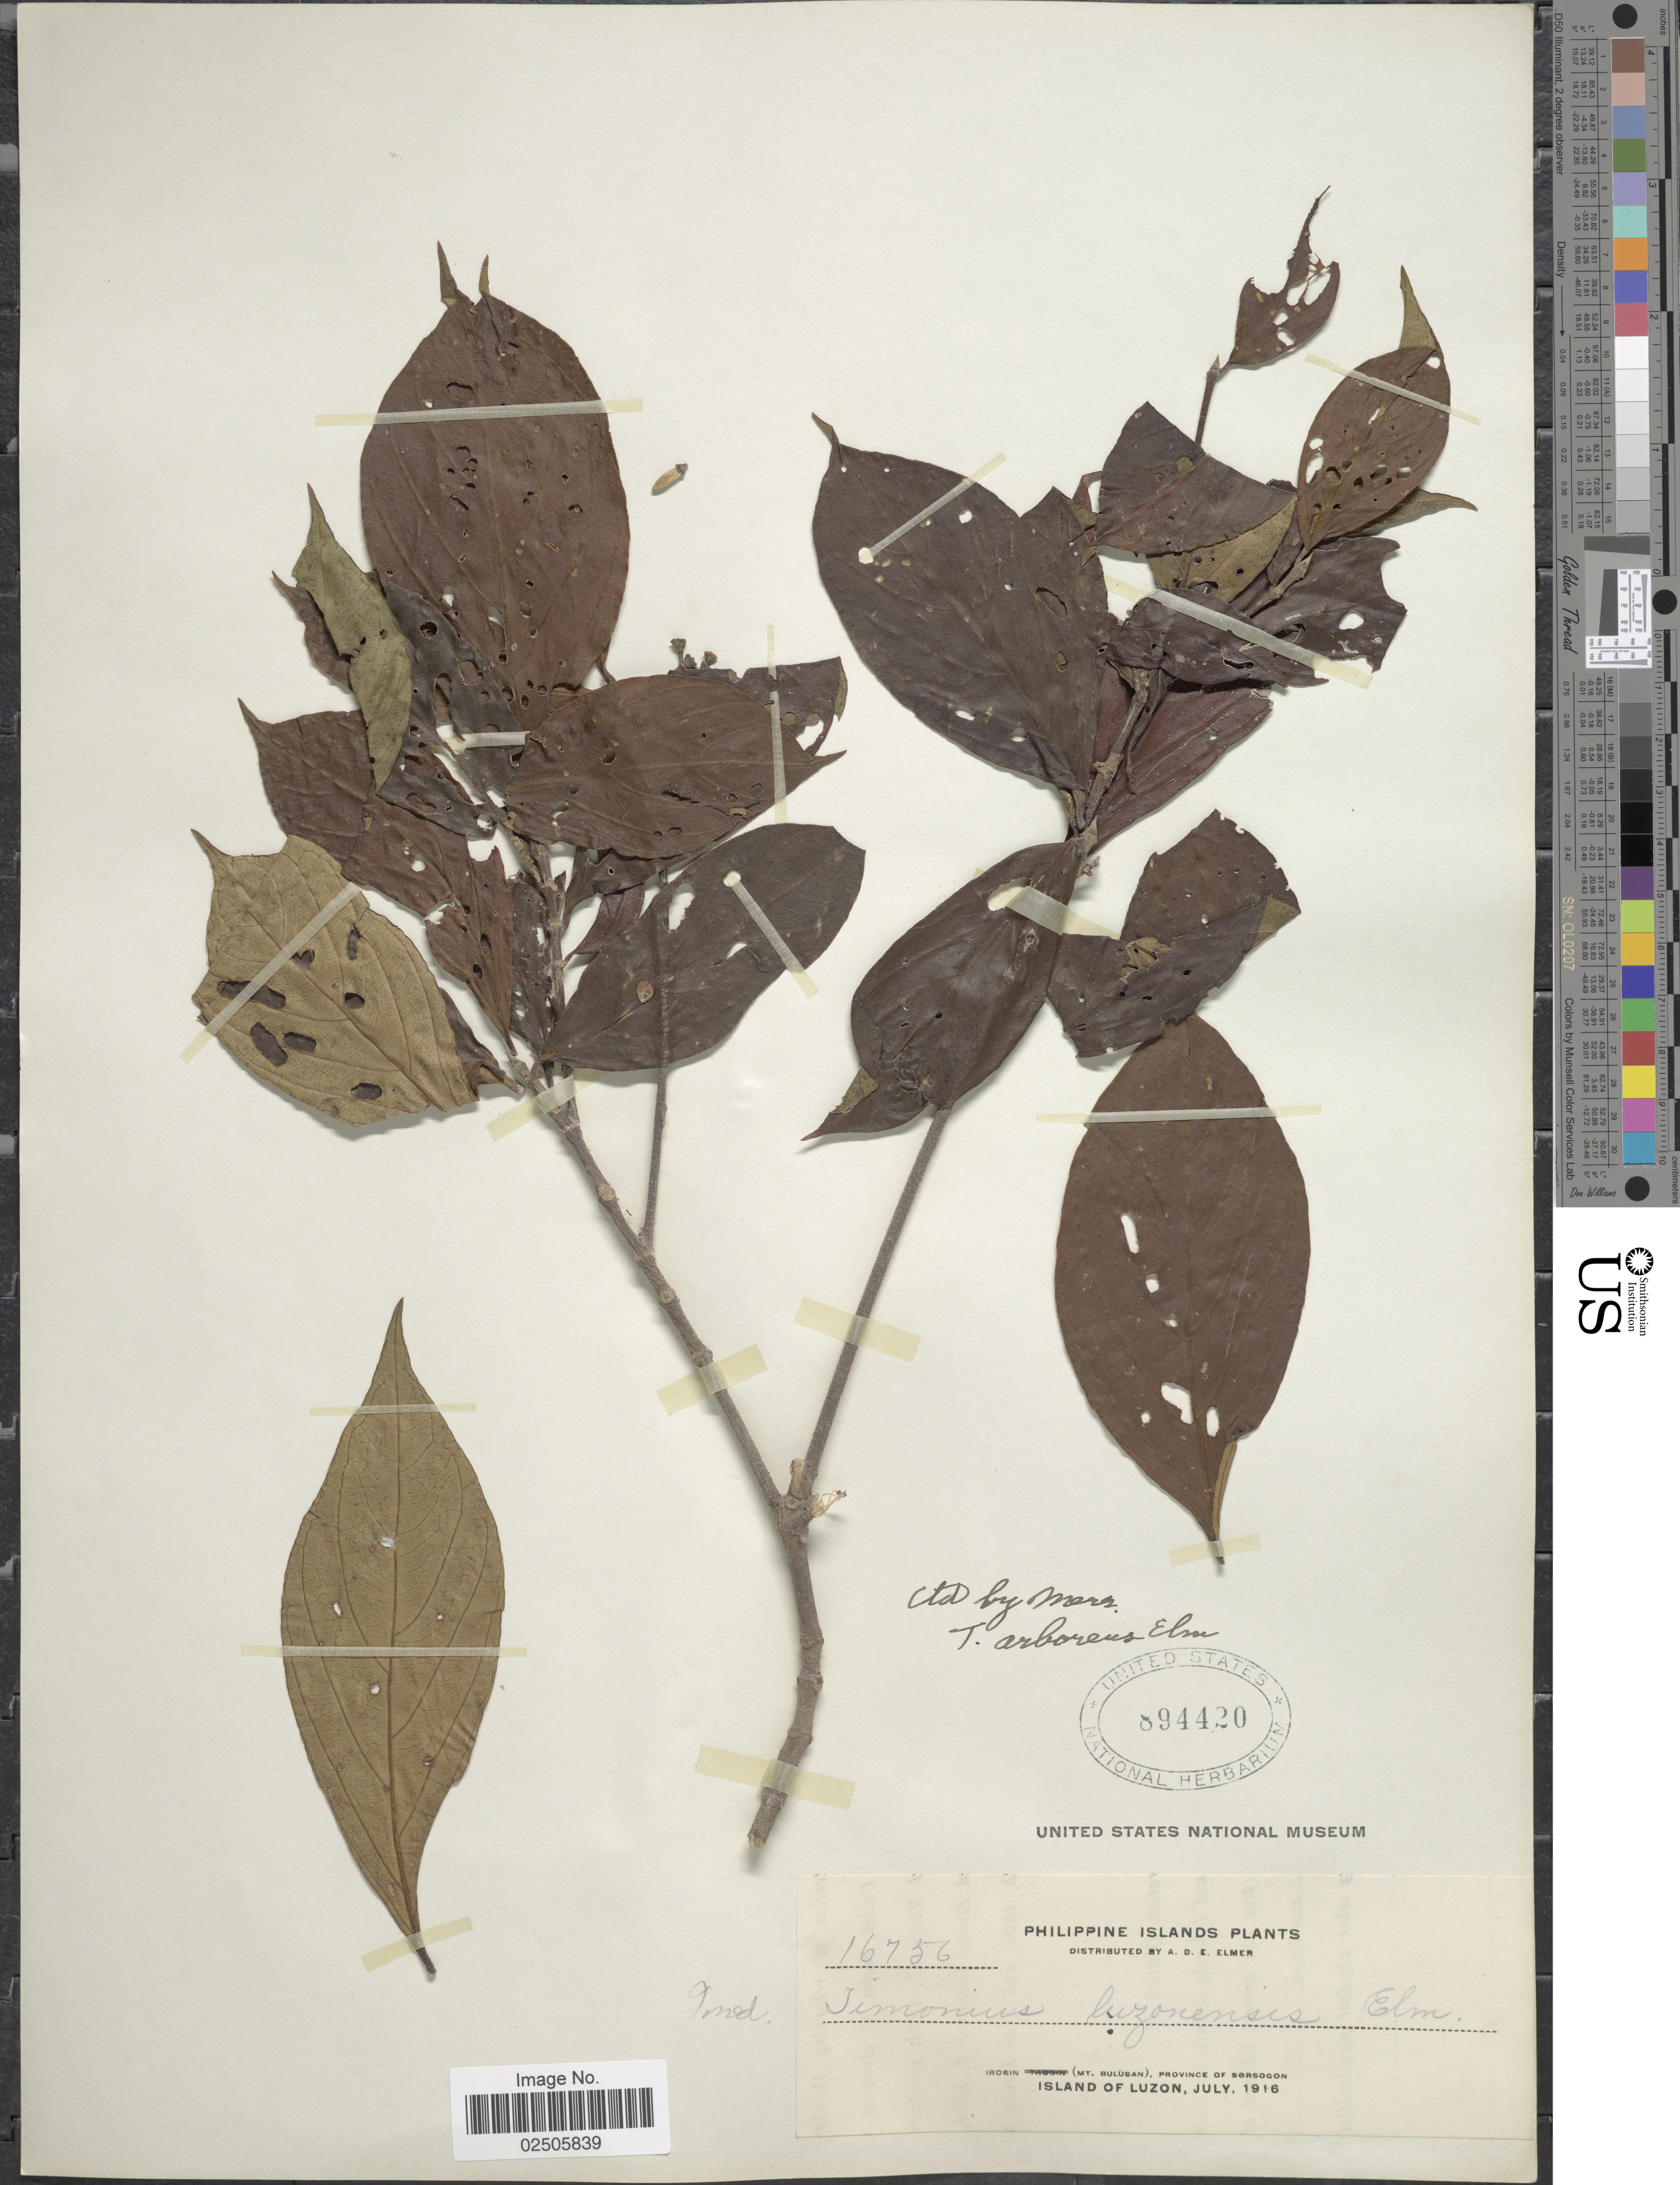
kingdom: Plantae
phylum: Tracheophyta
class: Magnoliopsida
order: Gentianales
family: Rubiaceae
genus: Timonius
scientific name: Timonius arboreus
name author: Elmer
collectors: A. D. E. Elmer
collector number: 16756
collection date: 1916-07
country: Philippines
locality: Irosin (Mt. Bulusan), Province of Sorsogon, Island of Luzon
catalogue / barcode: US 894420